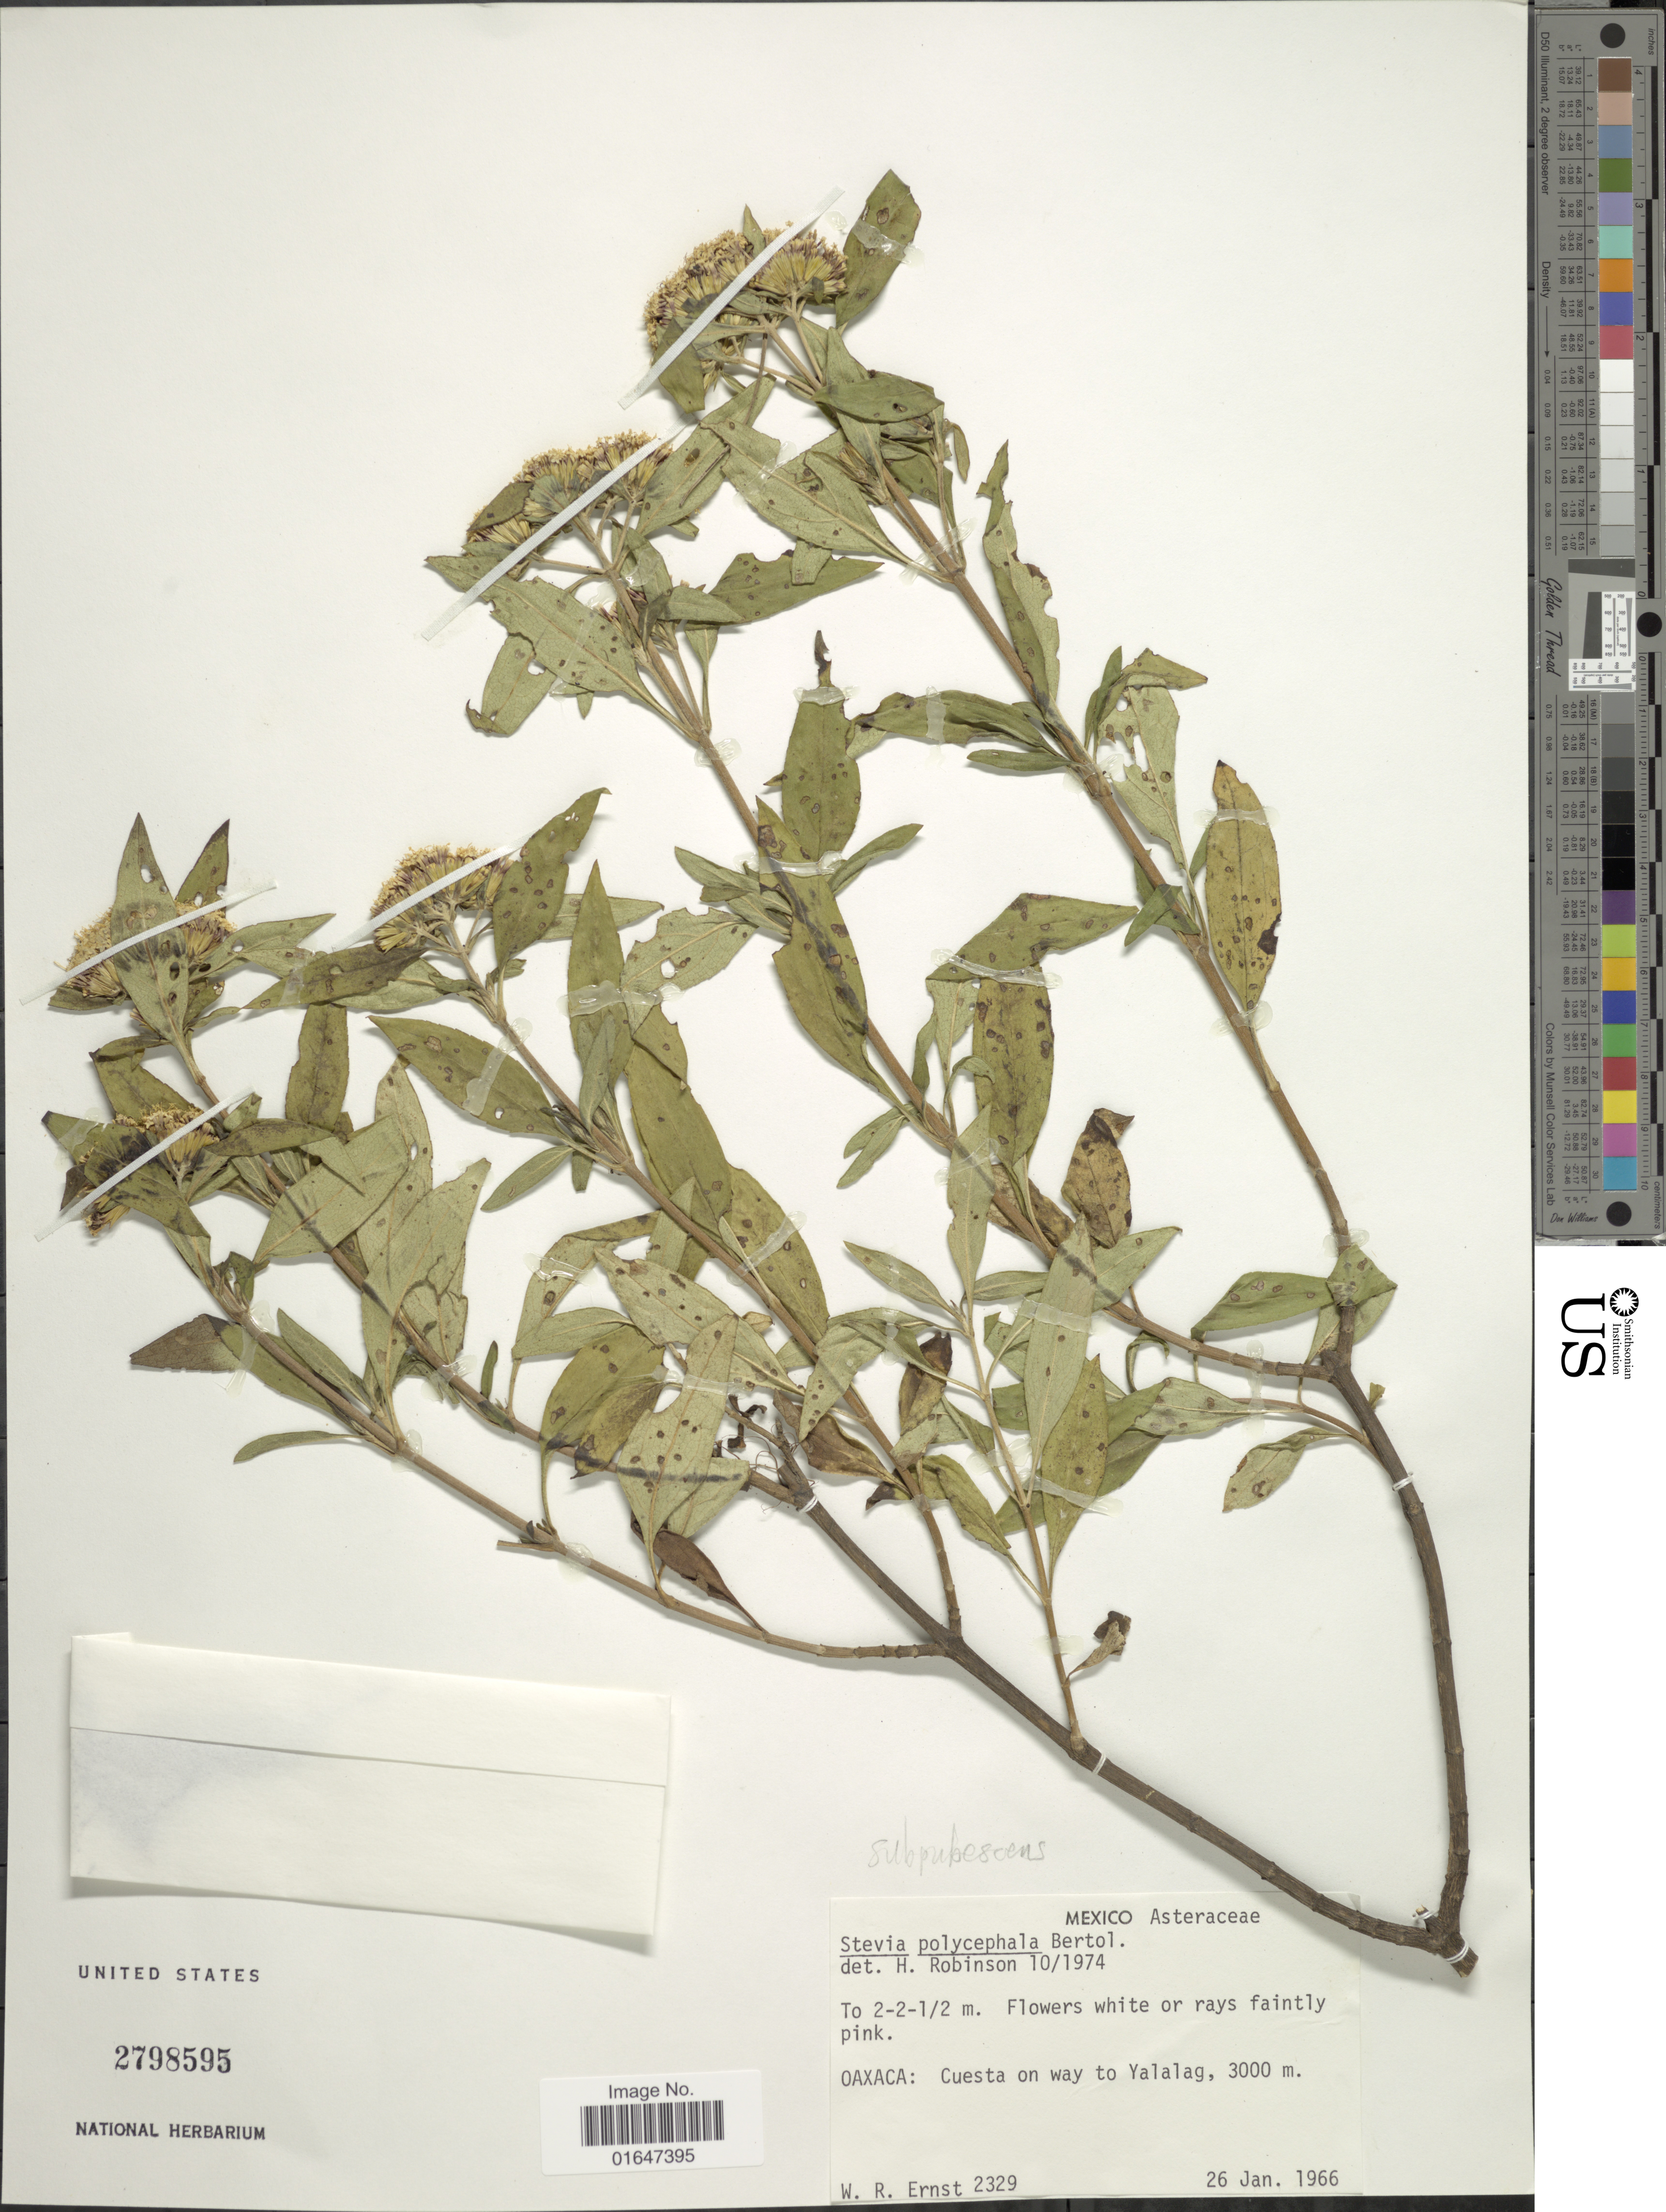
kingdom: Plantae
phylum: Tracheophyta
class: Magnoliopsida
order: Asterales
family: Asteraceae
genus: Stevia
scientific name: Stevia subpubescens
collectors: W. R. Ernst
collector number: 2329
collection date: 1966-01-26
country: Mexico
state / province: Oaxaca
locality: Cuesta on way to Yalalag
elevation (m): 3000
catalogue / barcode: US 2798595